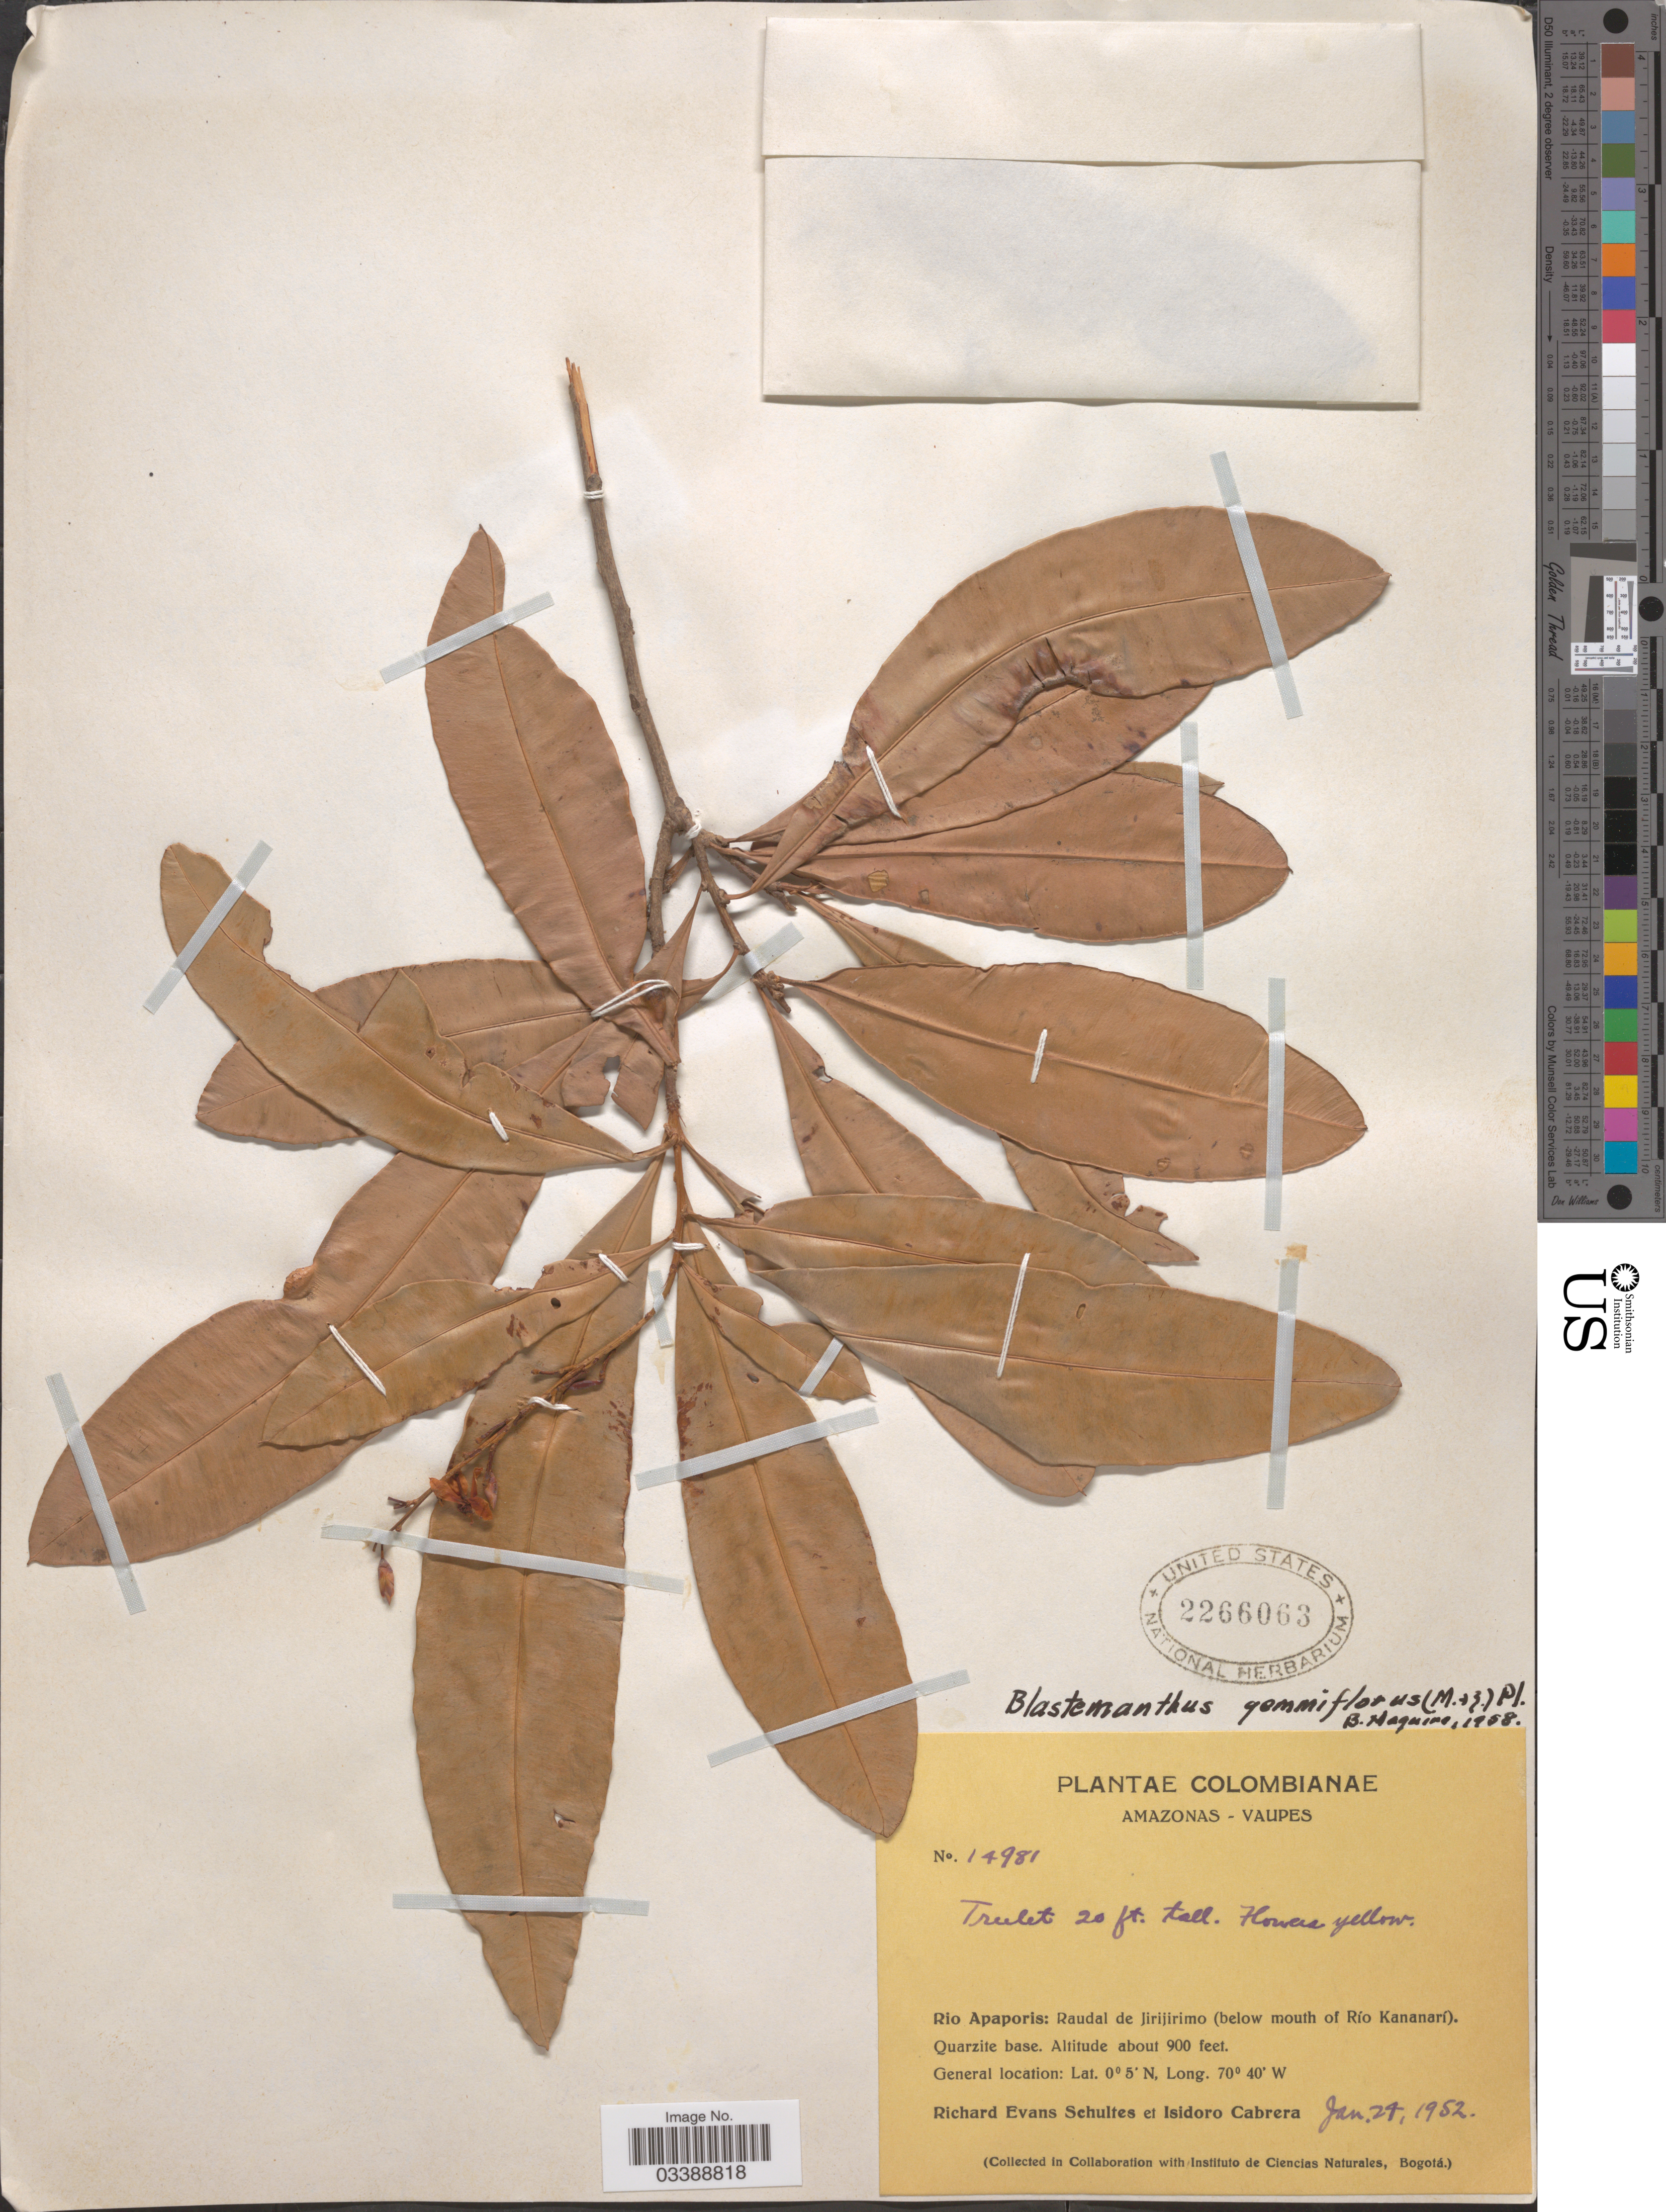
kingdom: Plantae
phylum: Tracheophyta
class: Magnoliopsida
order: Malpighiales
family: Ochnaceae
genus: Blastemanthus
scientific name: Blastemanthus gemmiflorus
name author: (Mart.) Planch.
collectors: R. E. Schultes & I. Cabrera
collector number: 14981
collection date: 1952-01-24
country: Colombia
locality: Amazonas - Vaupes. Rio Apaporis: Raudal de Jirijirimo (below mouth of Río Kananarí). Quarzite base.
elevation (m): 274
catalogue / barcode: US 2266063